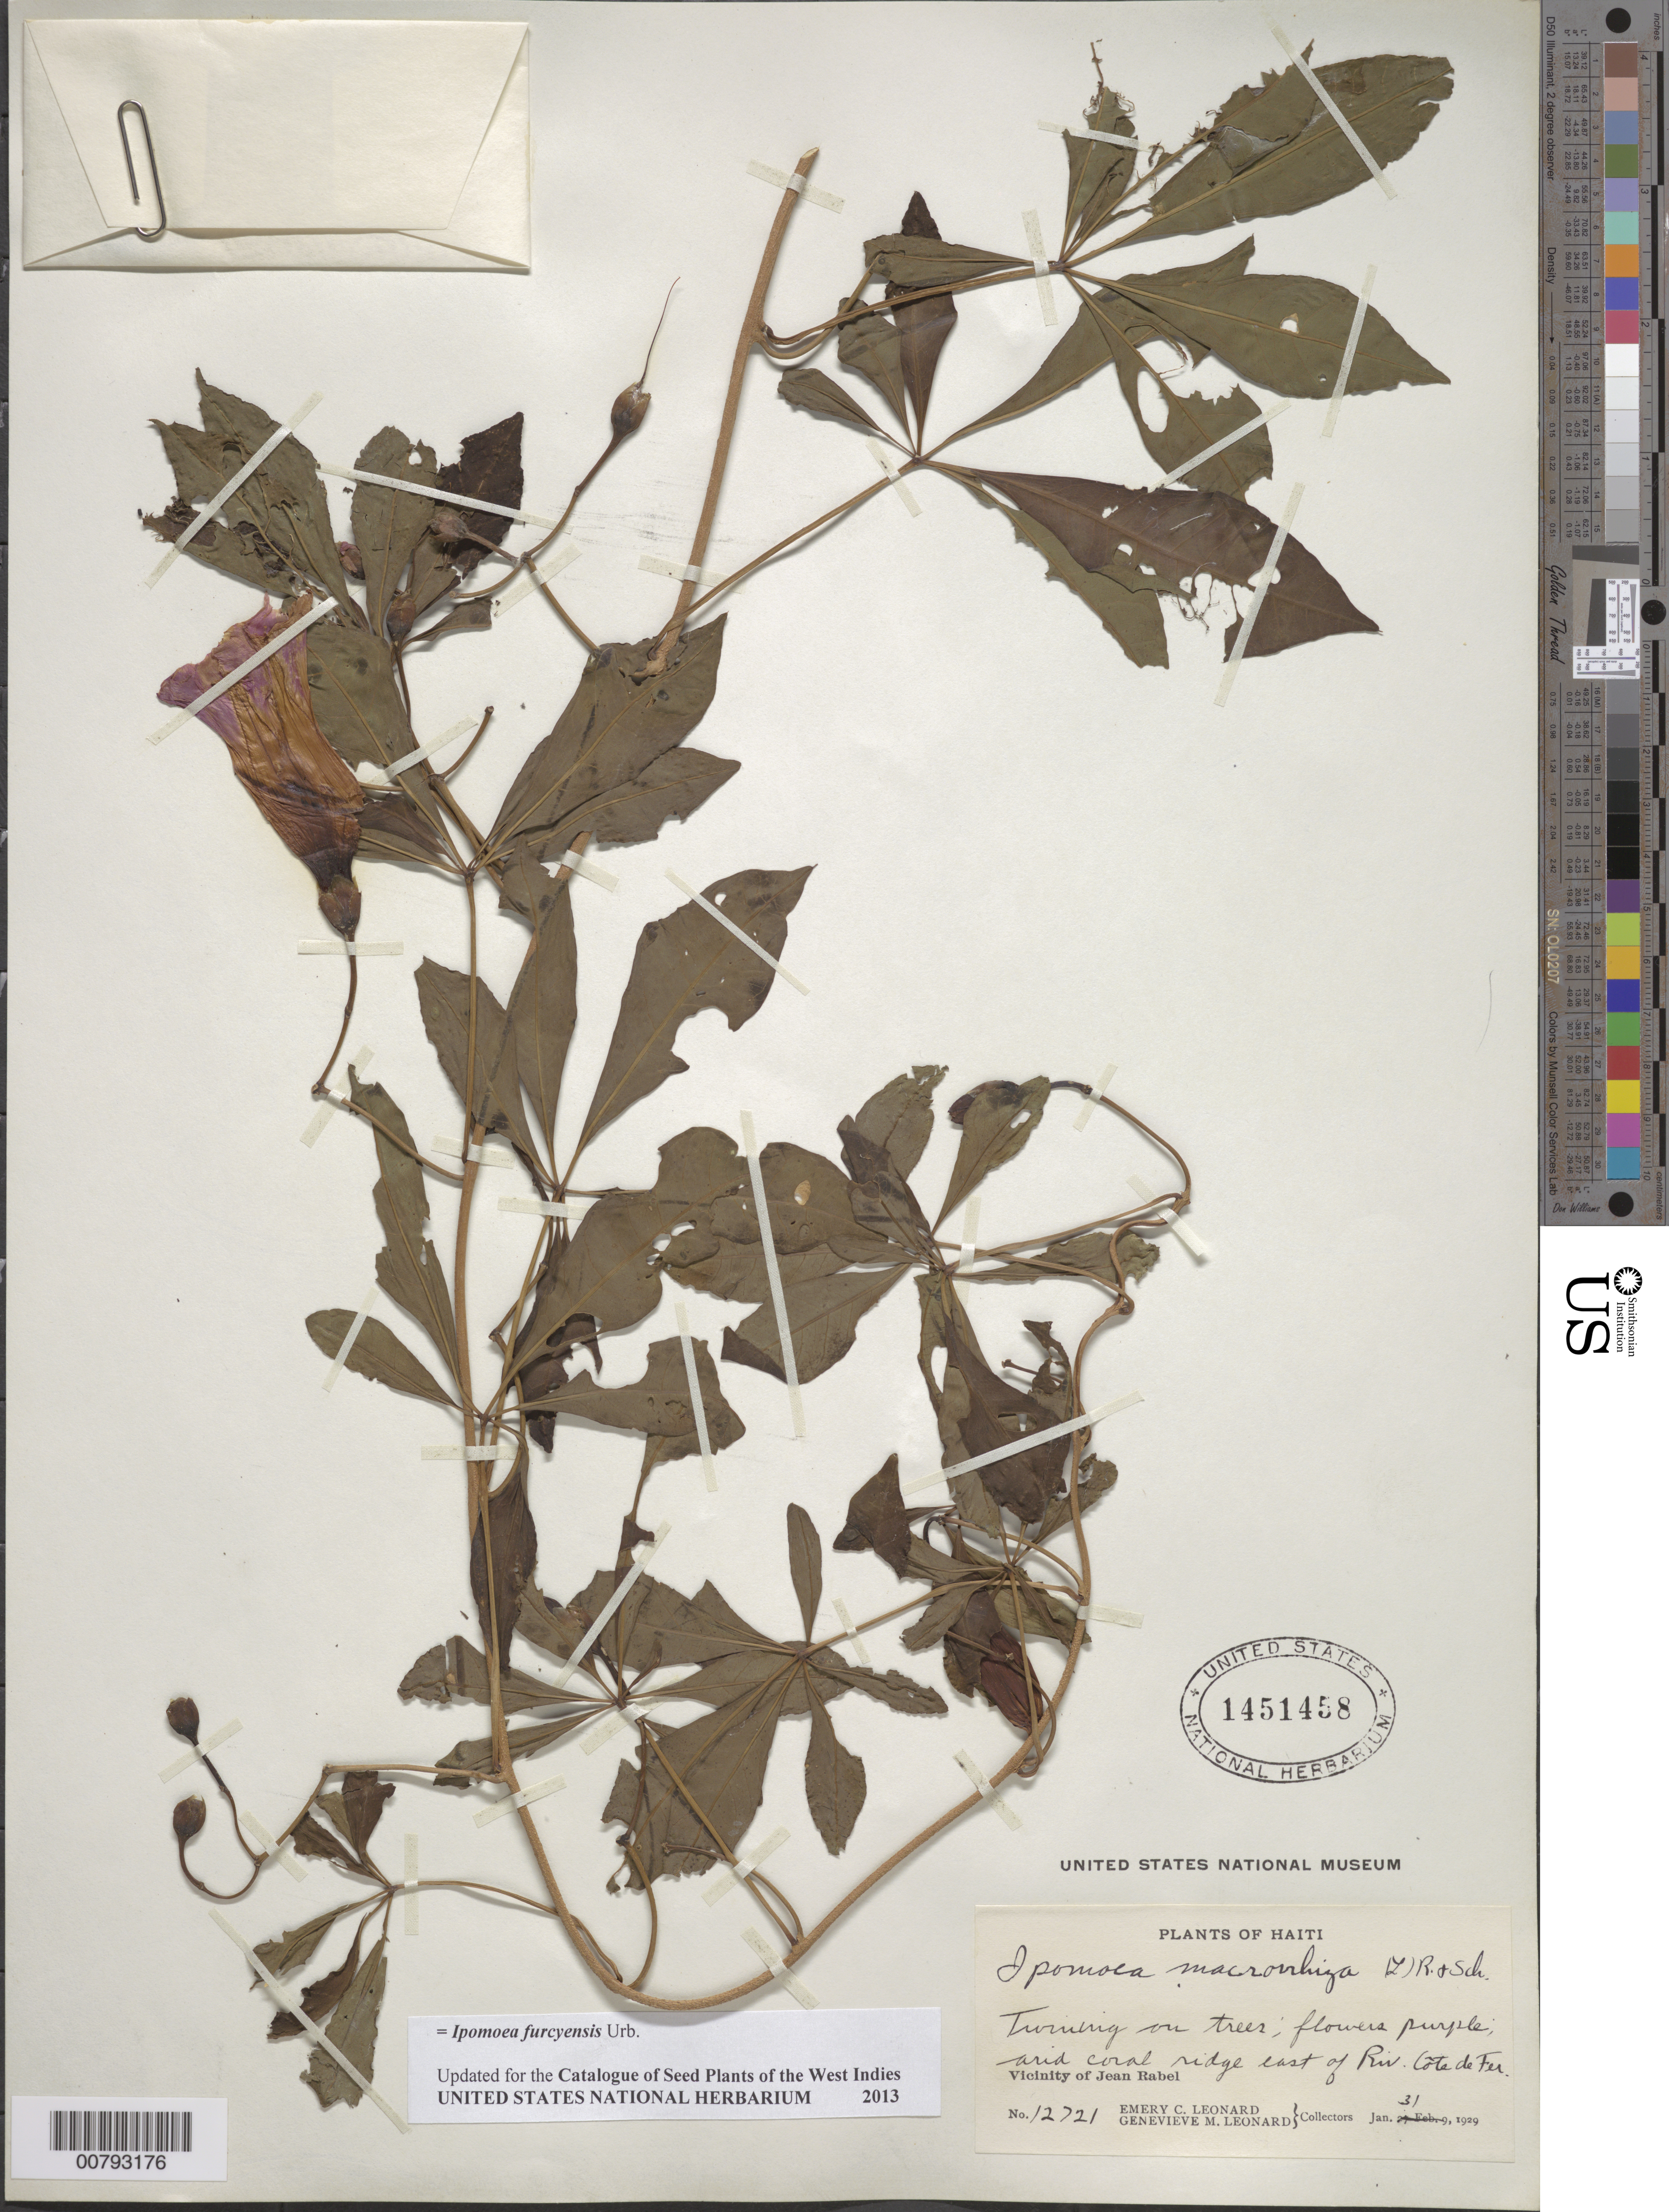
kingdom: Plantae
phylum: Tracheophyta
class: Magnoliopsida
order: Solanales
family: Convolvulaceae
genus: Ipomoea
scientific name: Ipomoea furcyensis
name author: Urb.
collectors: E. C. Leonard & G. M. Leonard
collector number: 12721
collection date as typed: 31 Jan 1929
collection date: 1929-01-31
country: Haiti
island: Hispaniola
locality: Vicinity of Jean Rabel, east of Riv. Côte de Fer.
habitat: Arid coral ridge.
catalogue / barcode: US 1451458